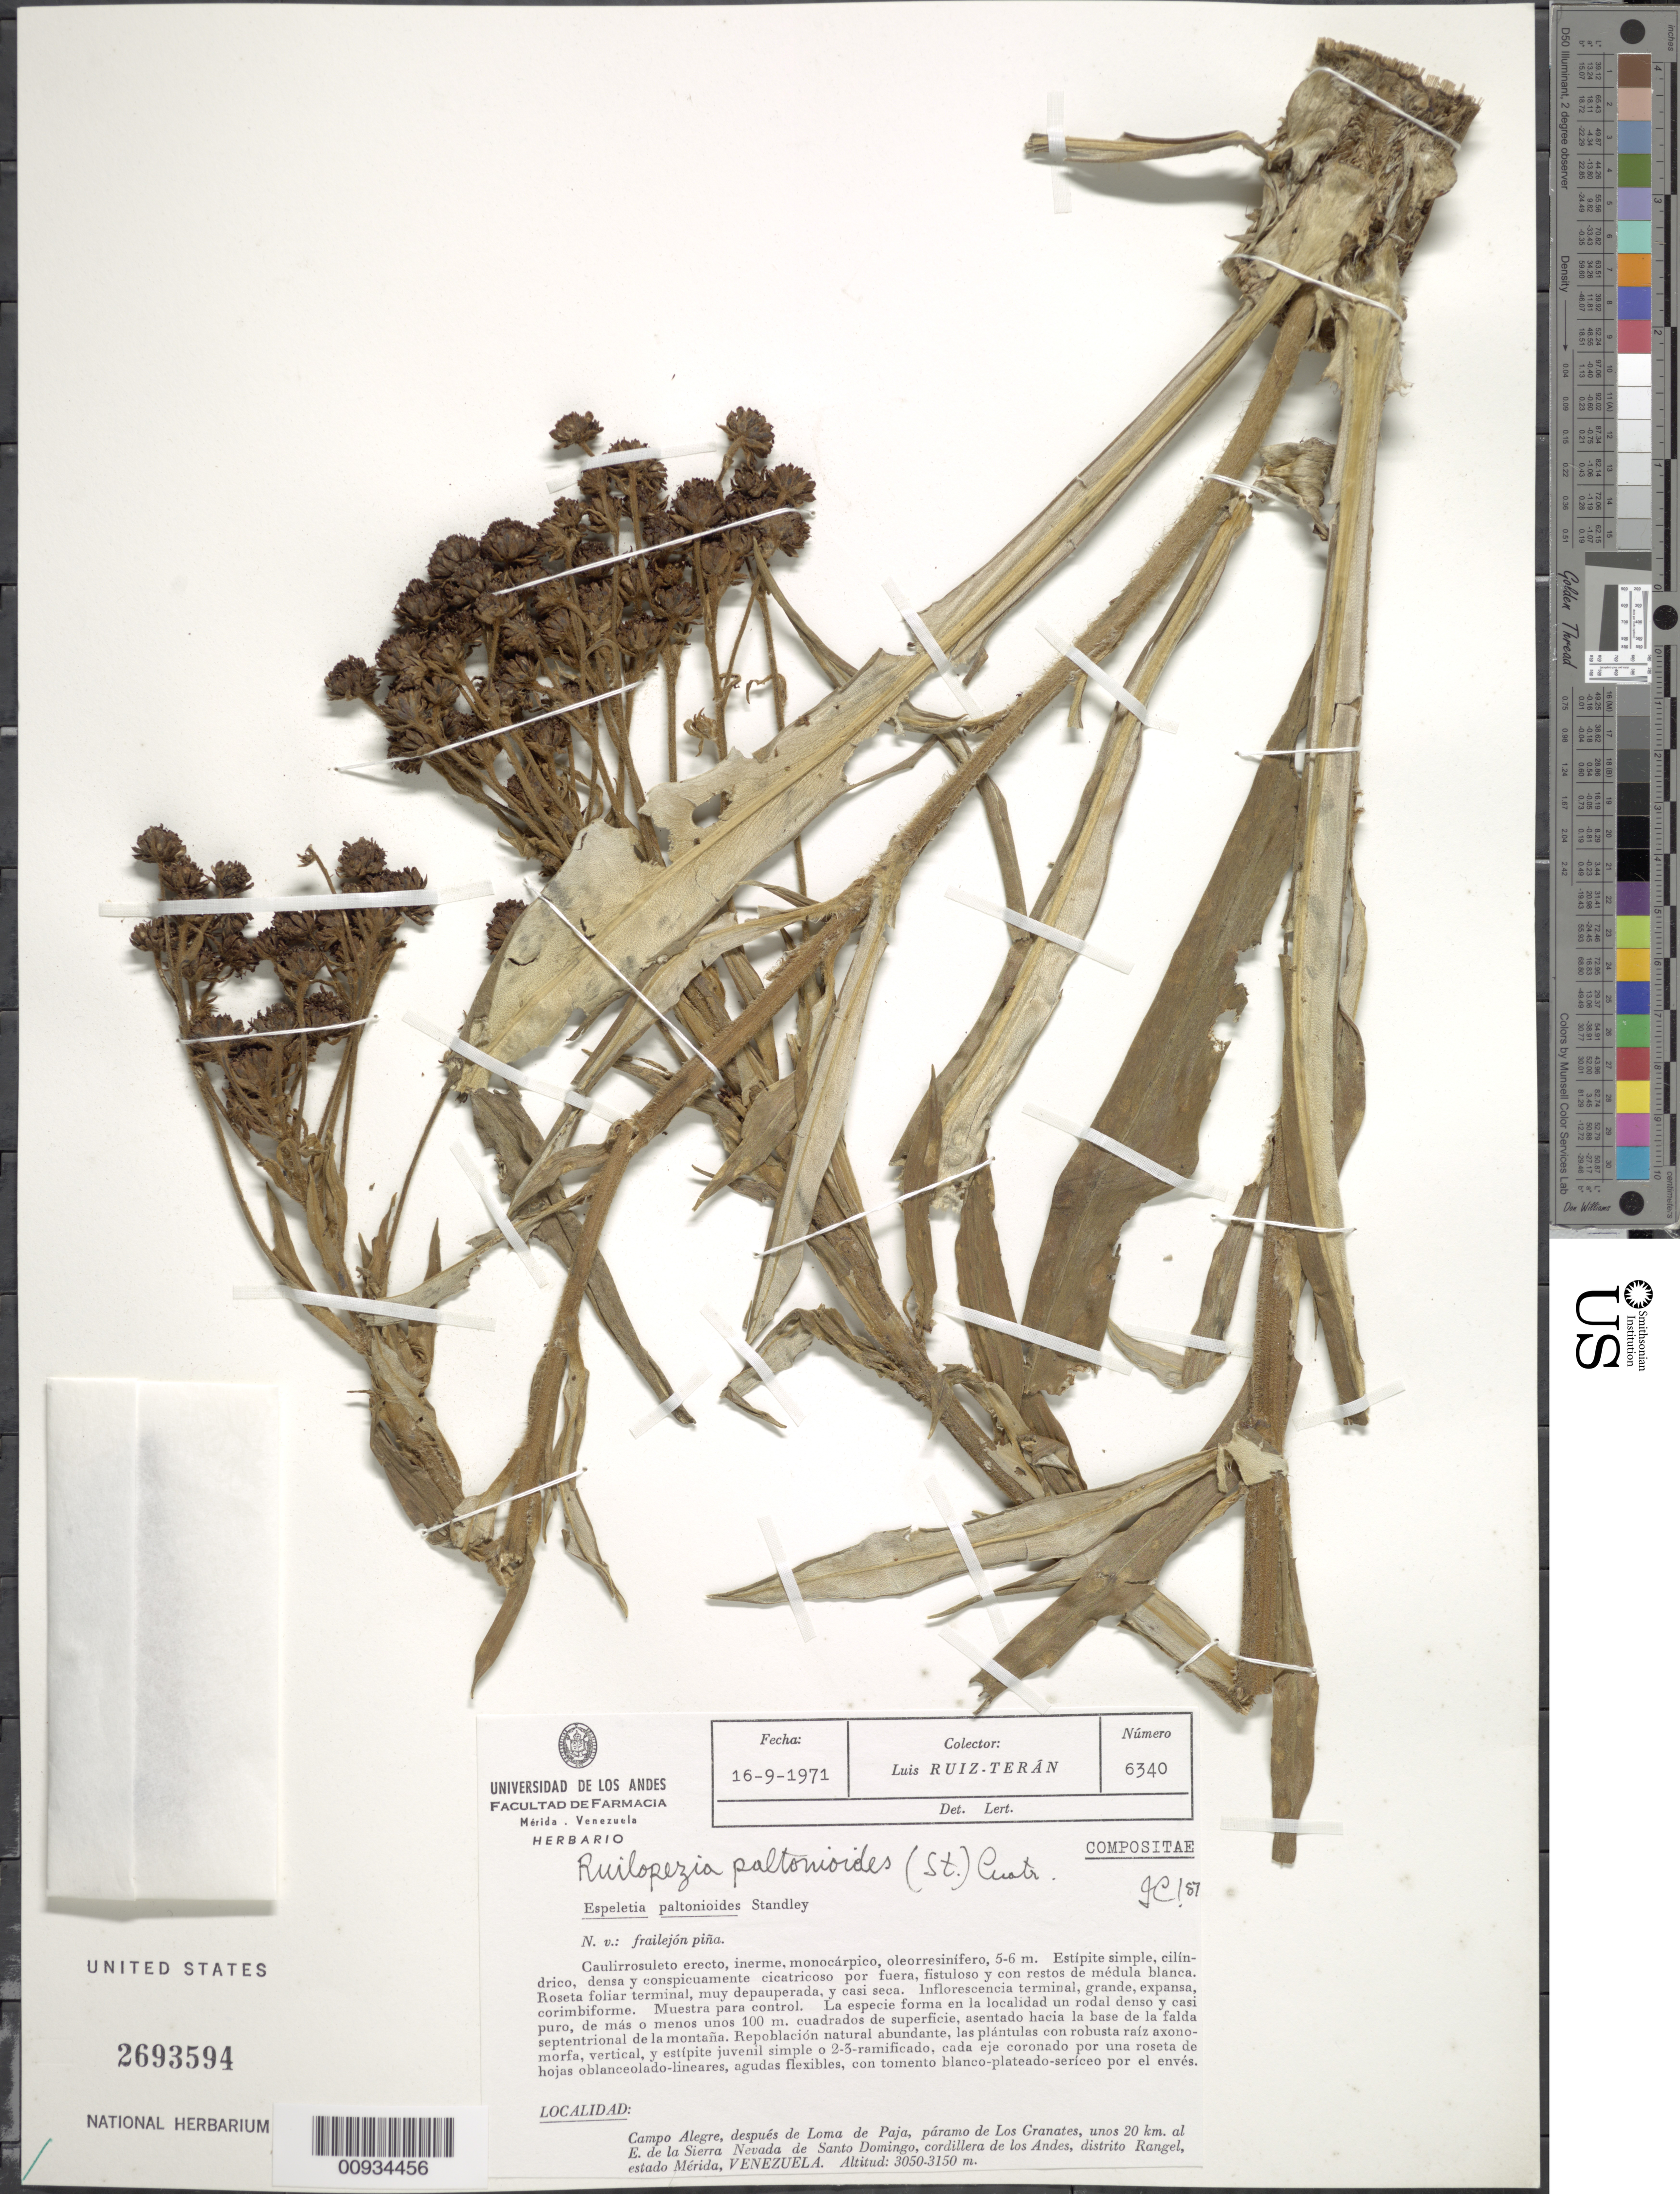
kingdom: Plantae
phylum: Tracheophyta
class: Magnoliopsida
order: Asterales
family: Asteraceae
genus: Ruilopezia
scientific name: Ruilopezia paltonioides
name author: (Standl.) Cuatrec.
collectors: L. E. Ruíz-Terán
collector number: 6340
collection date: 1971-09-16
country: Venezuela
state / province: Mérida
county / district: Rangel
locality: Páramo de Los Granates. Campo Alegre, después de Loma de Paja, unos 20 km al E de la Sierra Nevada de Santo Domingo, Cordillera de los Andes.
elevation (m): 3050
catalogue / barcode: US 2693594